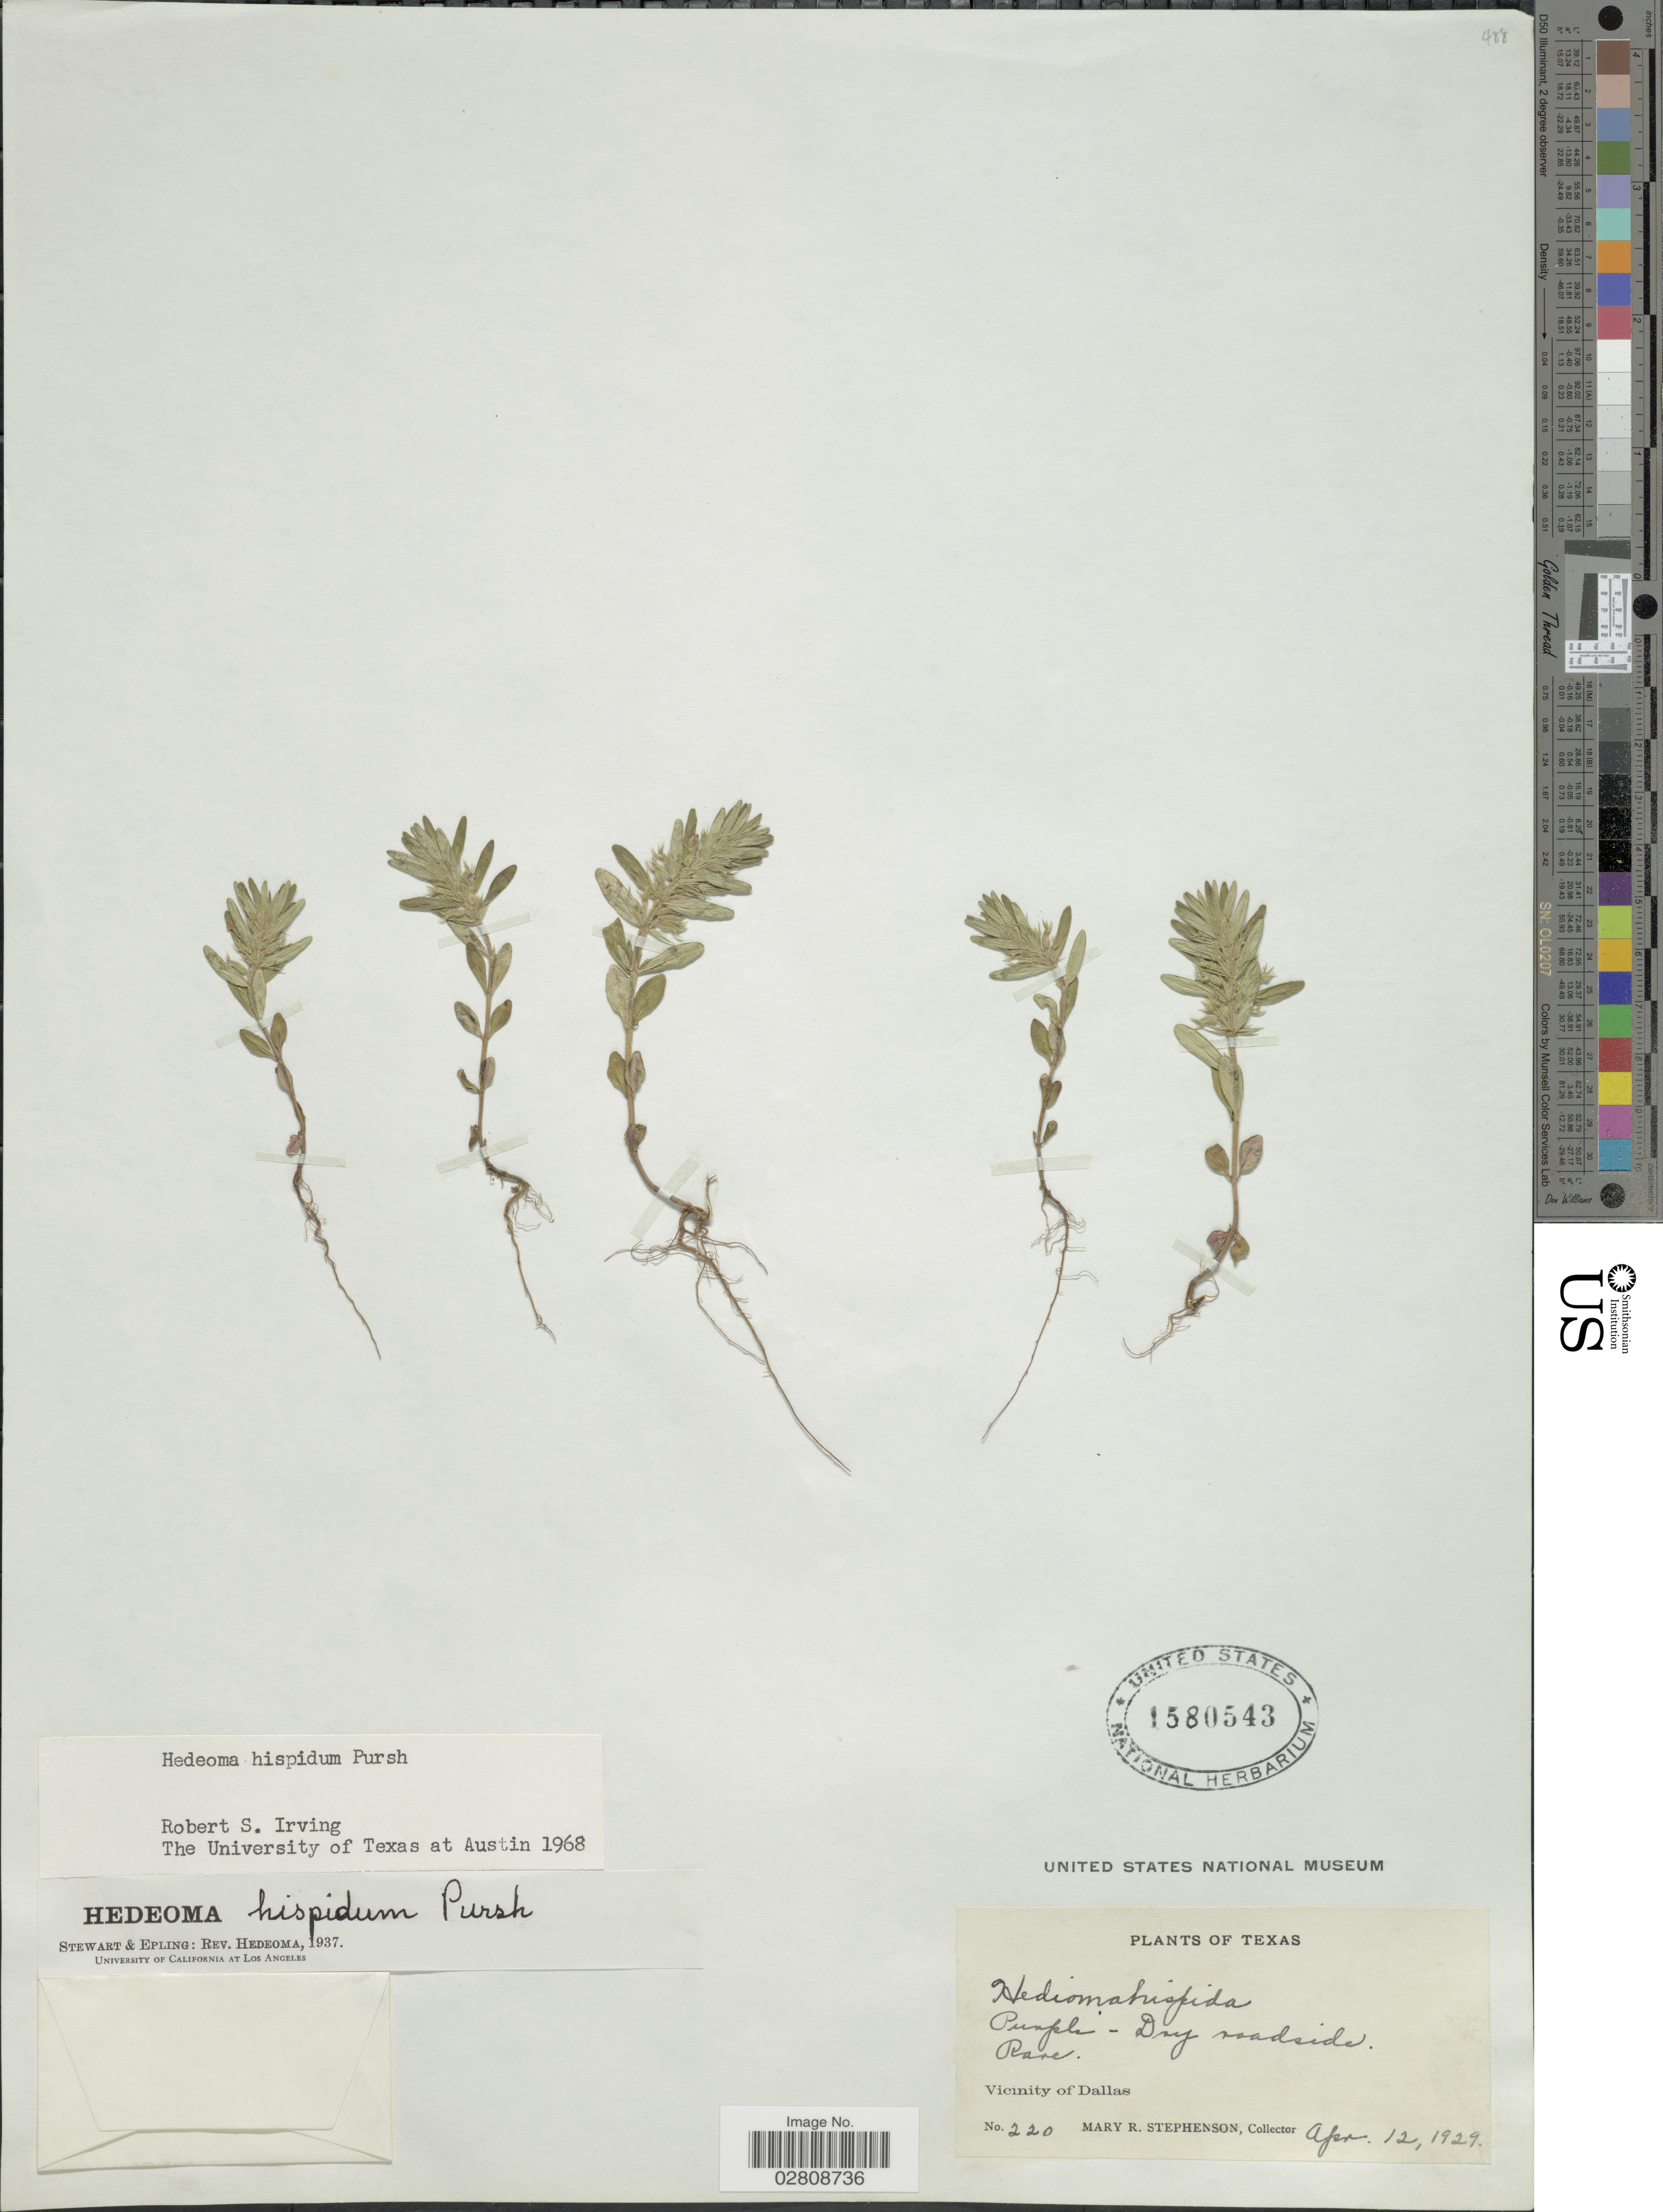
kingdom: Plantae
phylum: Tracheophyta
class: Magnoliopsida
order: Lamiales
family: Lamiaceae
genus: Hedeoma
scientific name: Hedeoma hispida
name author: Pursh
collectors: M. Stephenson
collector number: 220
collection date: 1929-04-12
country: United States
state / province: Texas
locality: Vicinity of Dallas.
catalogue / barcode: US 1580543